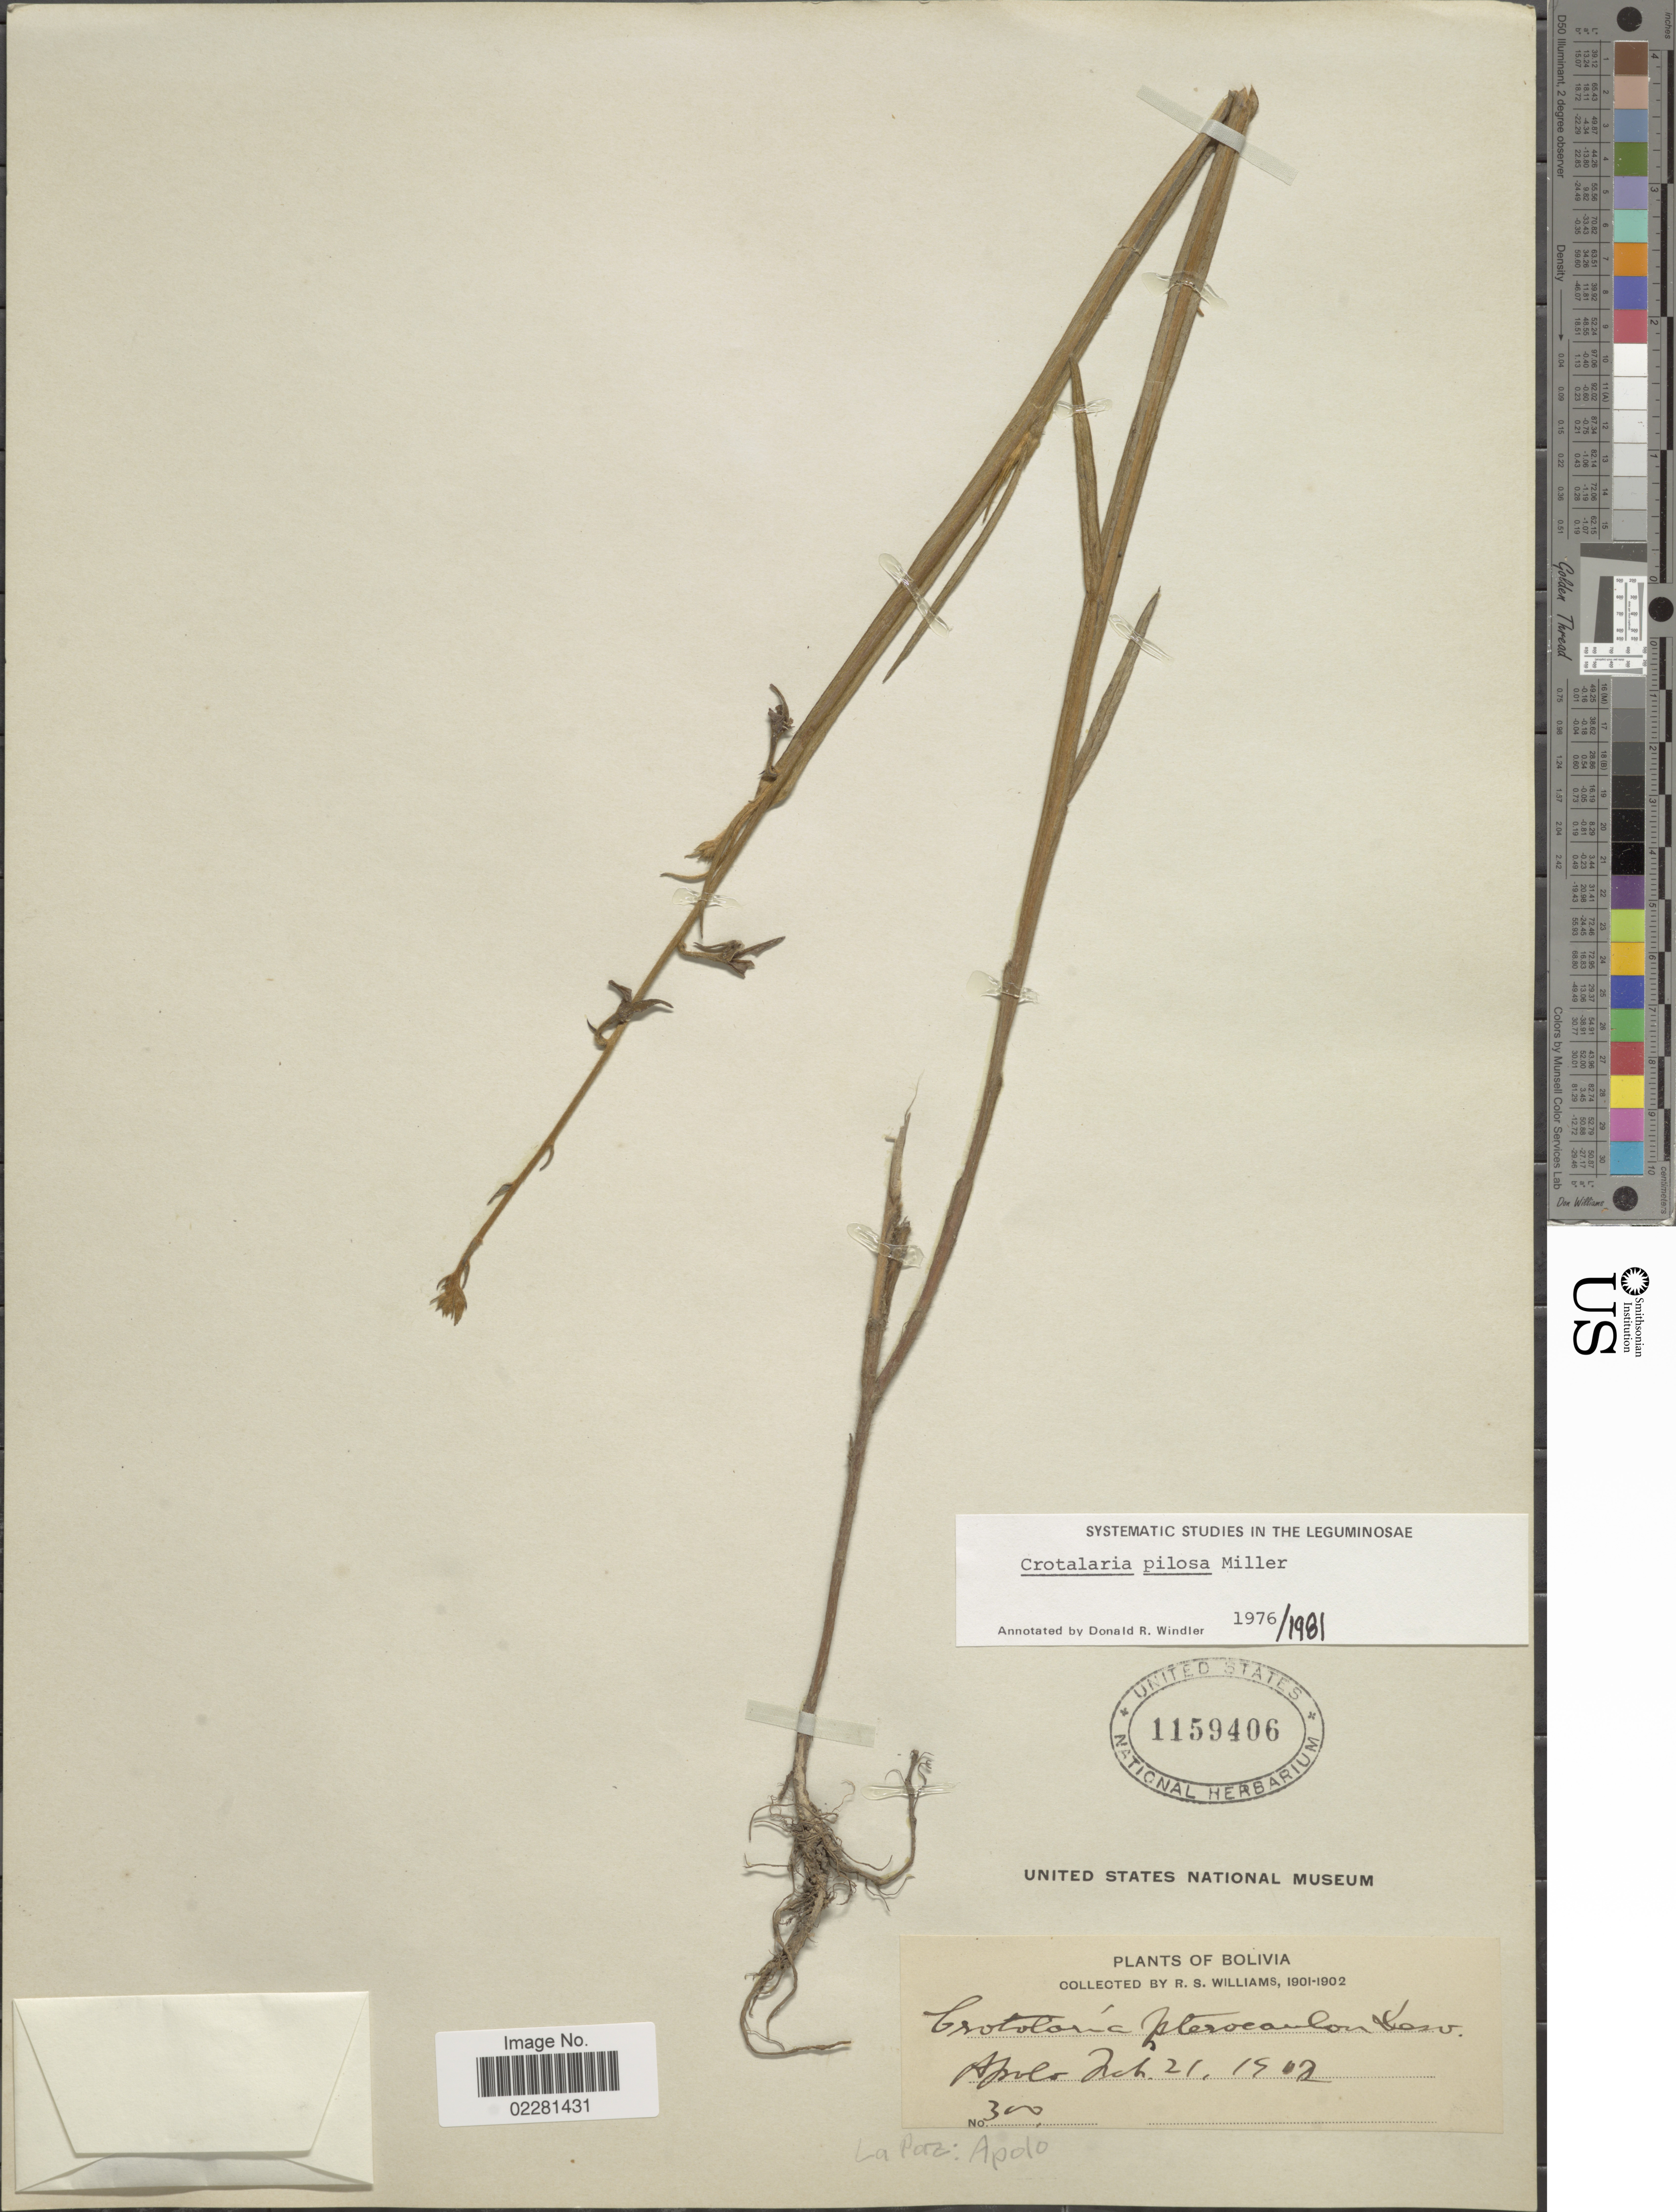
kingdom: Plantae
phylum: Tracheophyta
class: Magnoliopsida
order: Fabales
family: Fabaceae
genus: Crotalaria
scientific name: Crotalaria pilosa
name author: Mill.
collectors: R. S. Williams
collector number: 300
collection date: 1902-03-21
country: Bolivia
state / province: La Paz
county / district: Franz Tamayo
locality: Apolo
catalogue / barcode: US 1159406